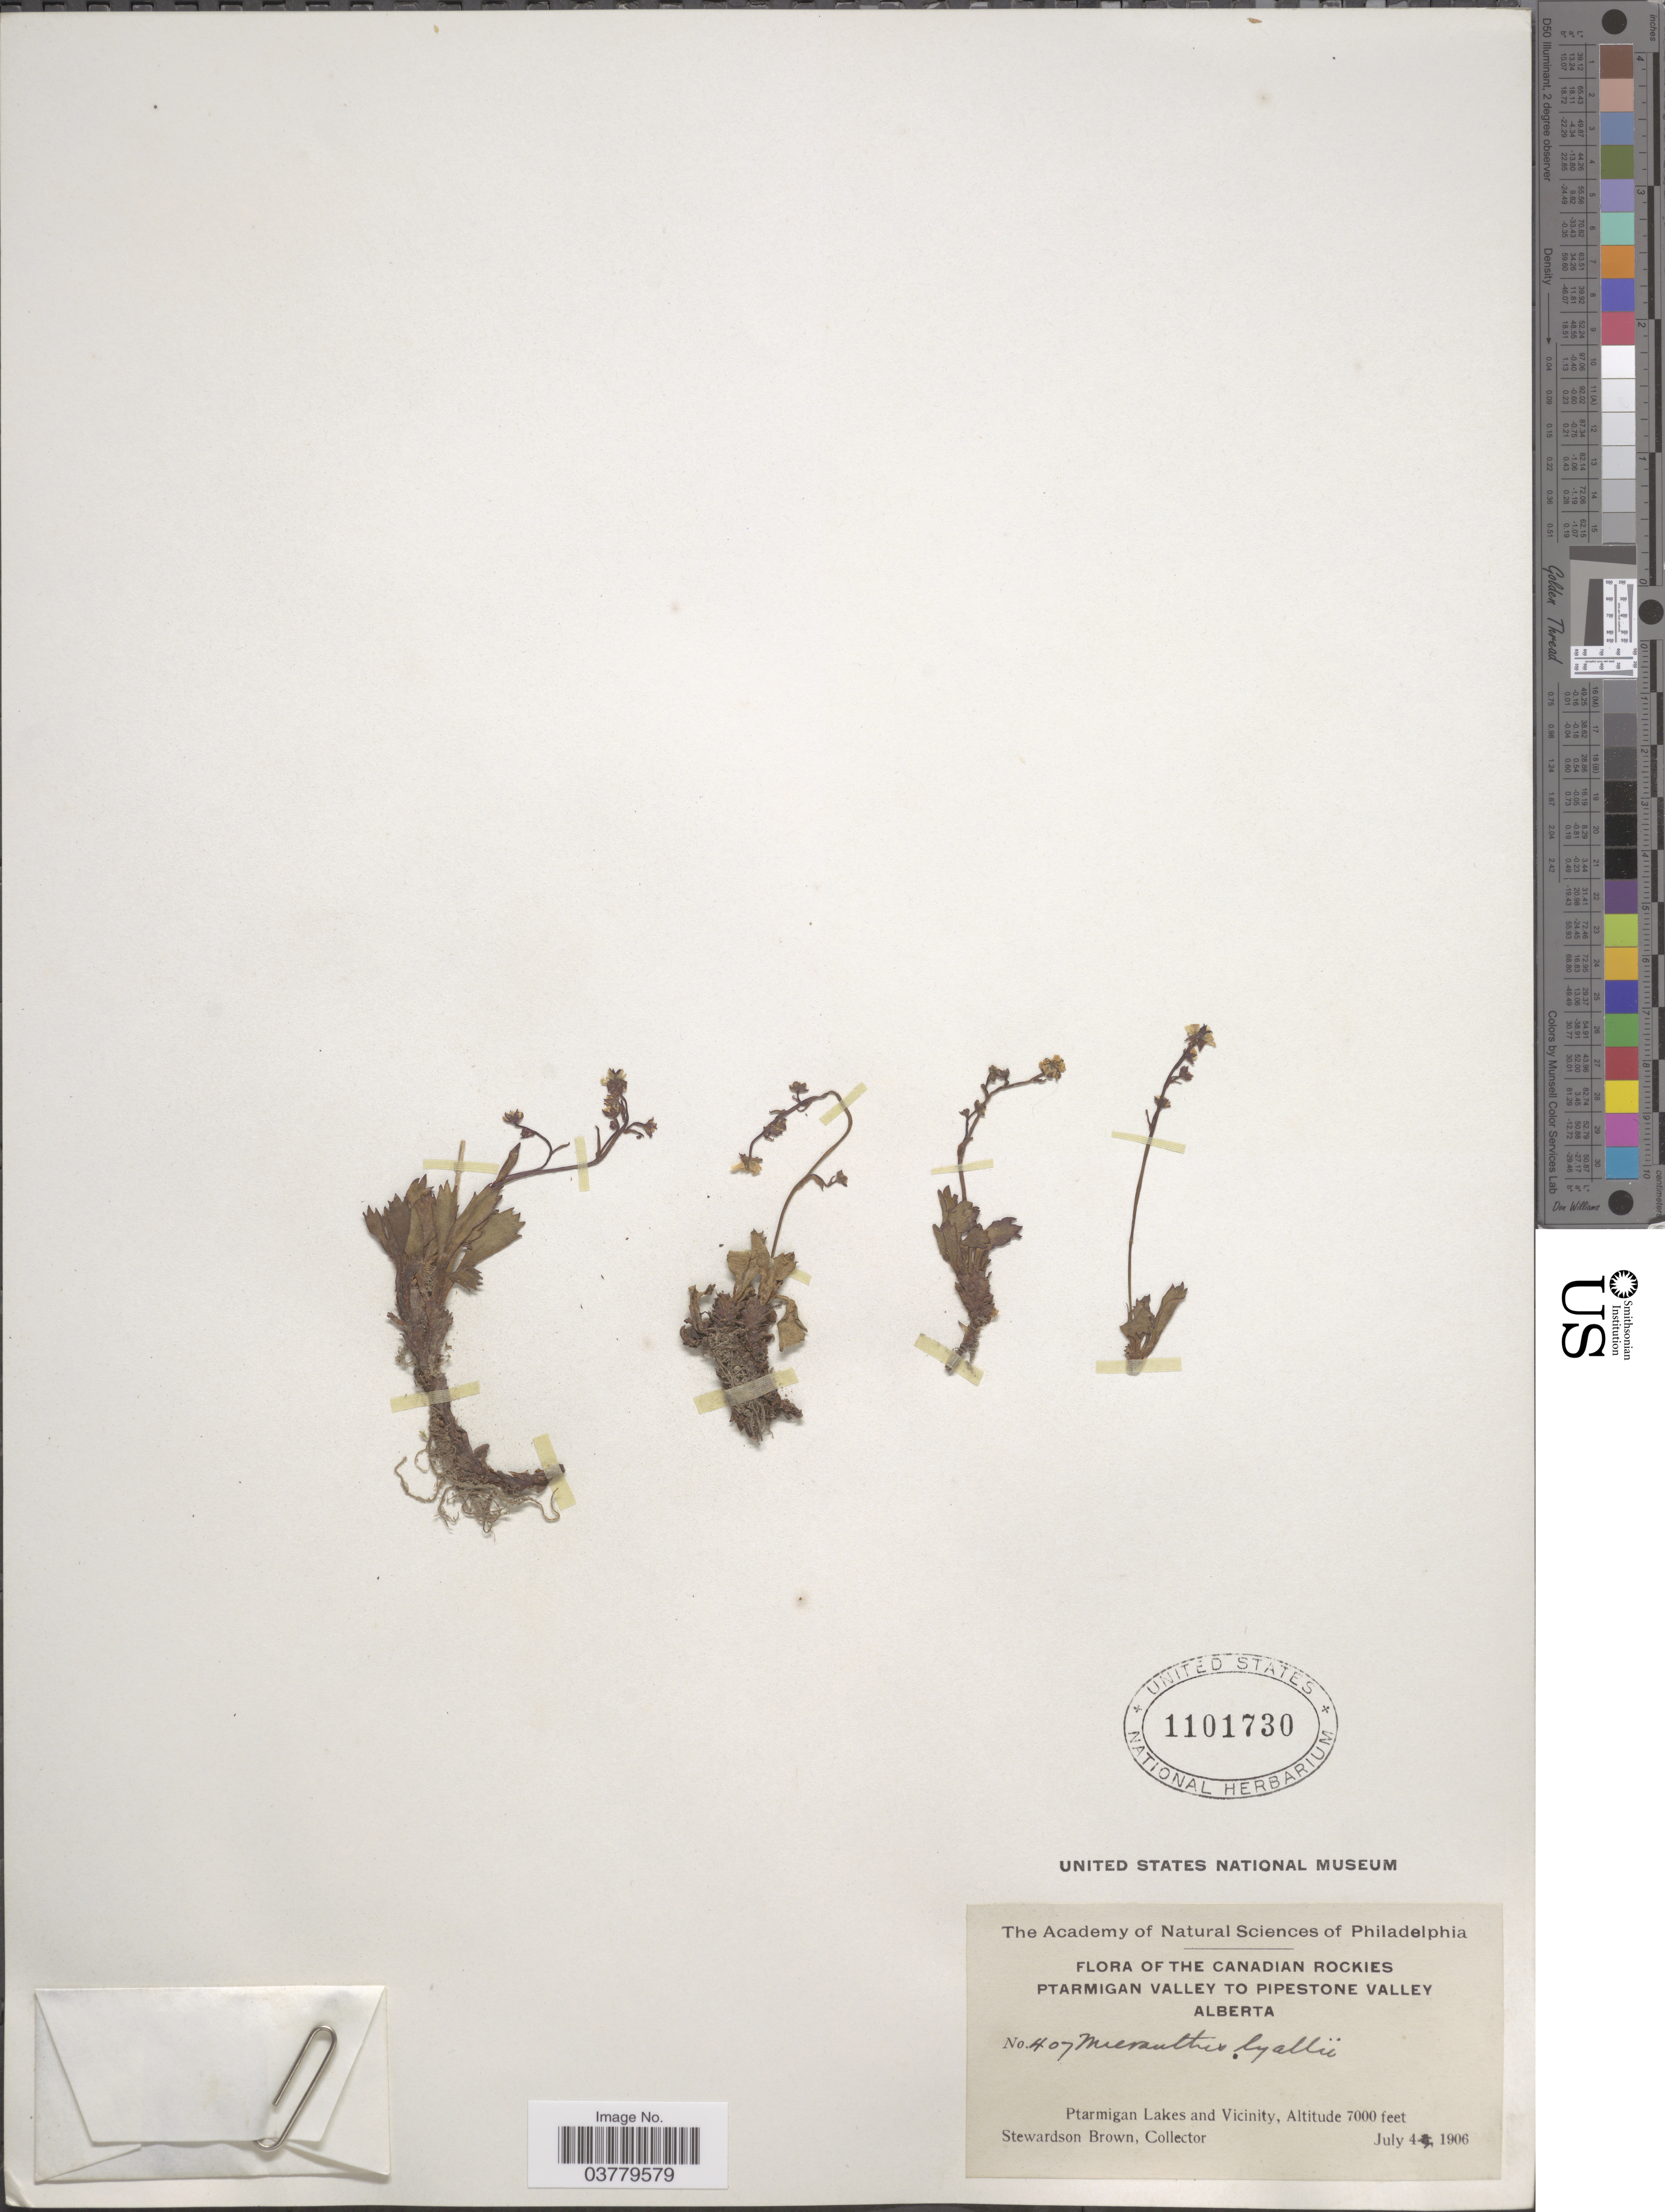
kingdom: Plantae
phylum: Tracheophyta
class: Magnoliopsida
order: Saxifragales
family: Saxifragaceae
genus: Micranthes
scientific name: Micranthes lyalii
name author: (Engl.) Small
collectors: S. Brown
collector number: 407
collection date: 1906-07-04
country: Canada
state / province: Alberta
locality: The Canadian Rockies. Ptarmigan Valley to Pipestone Valley. Ptarmigan Lakes and Vicinity.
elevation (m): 2134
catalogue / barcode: US 1101730